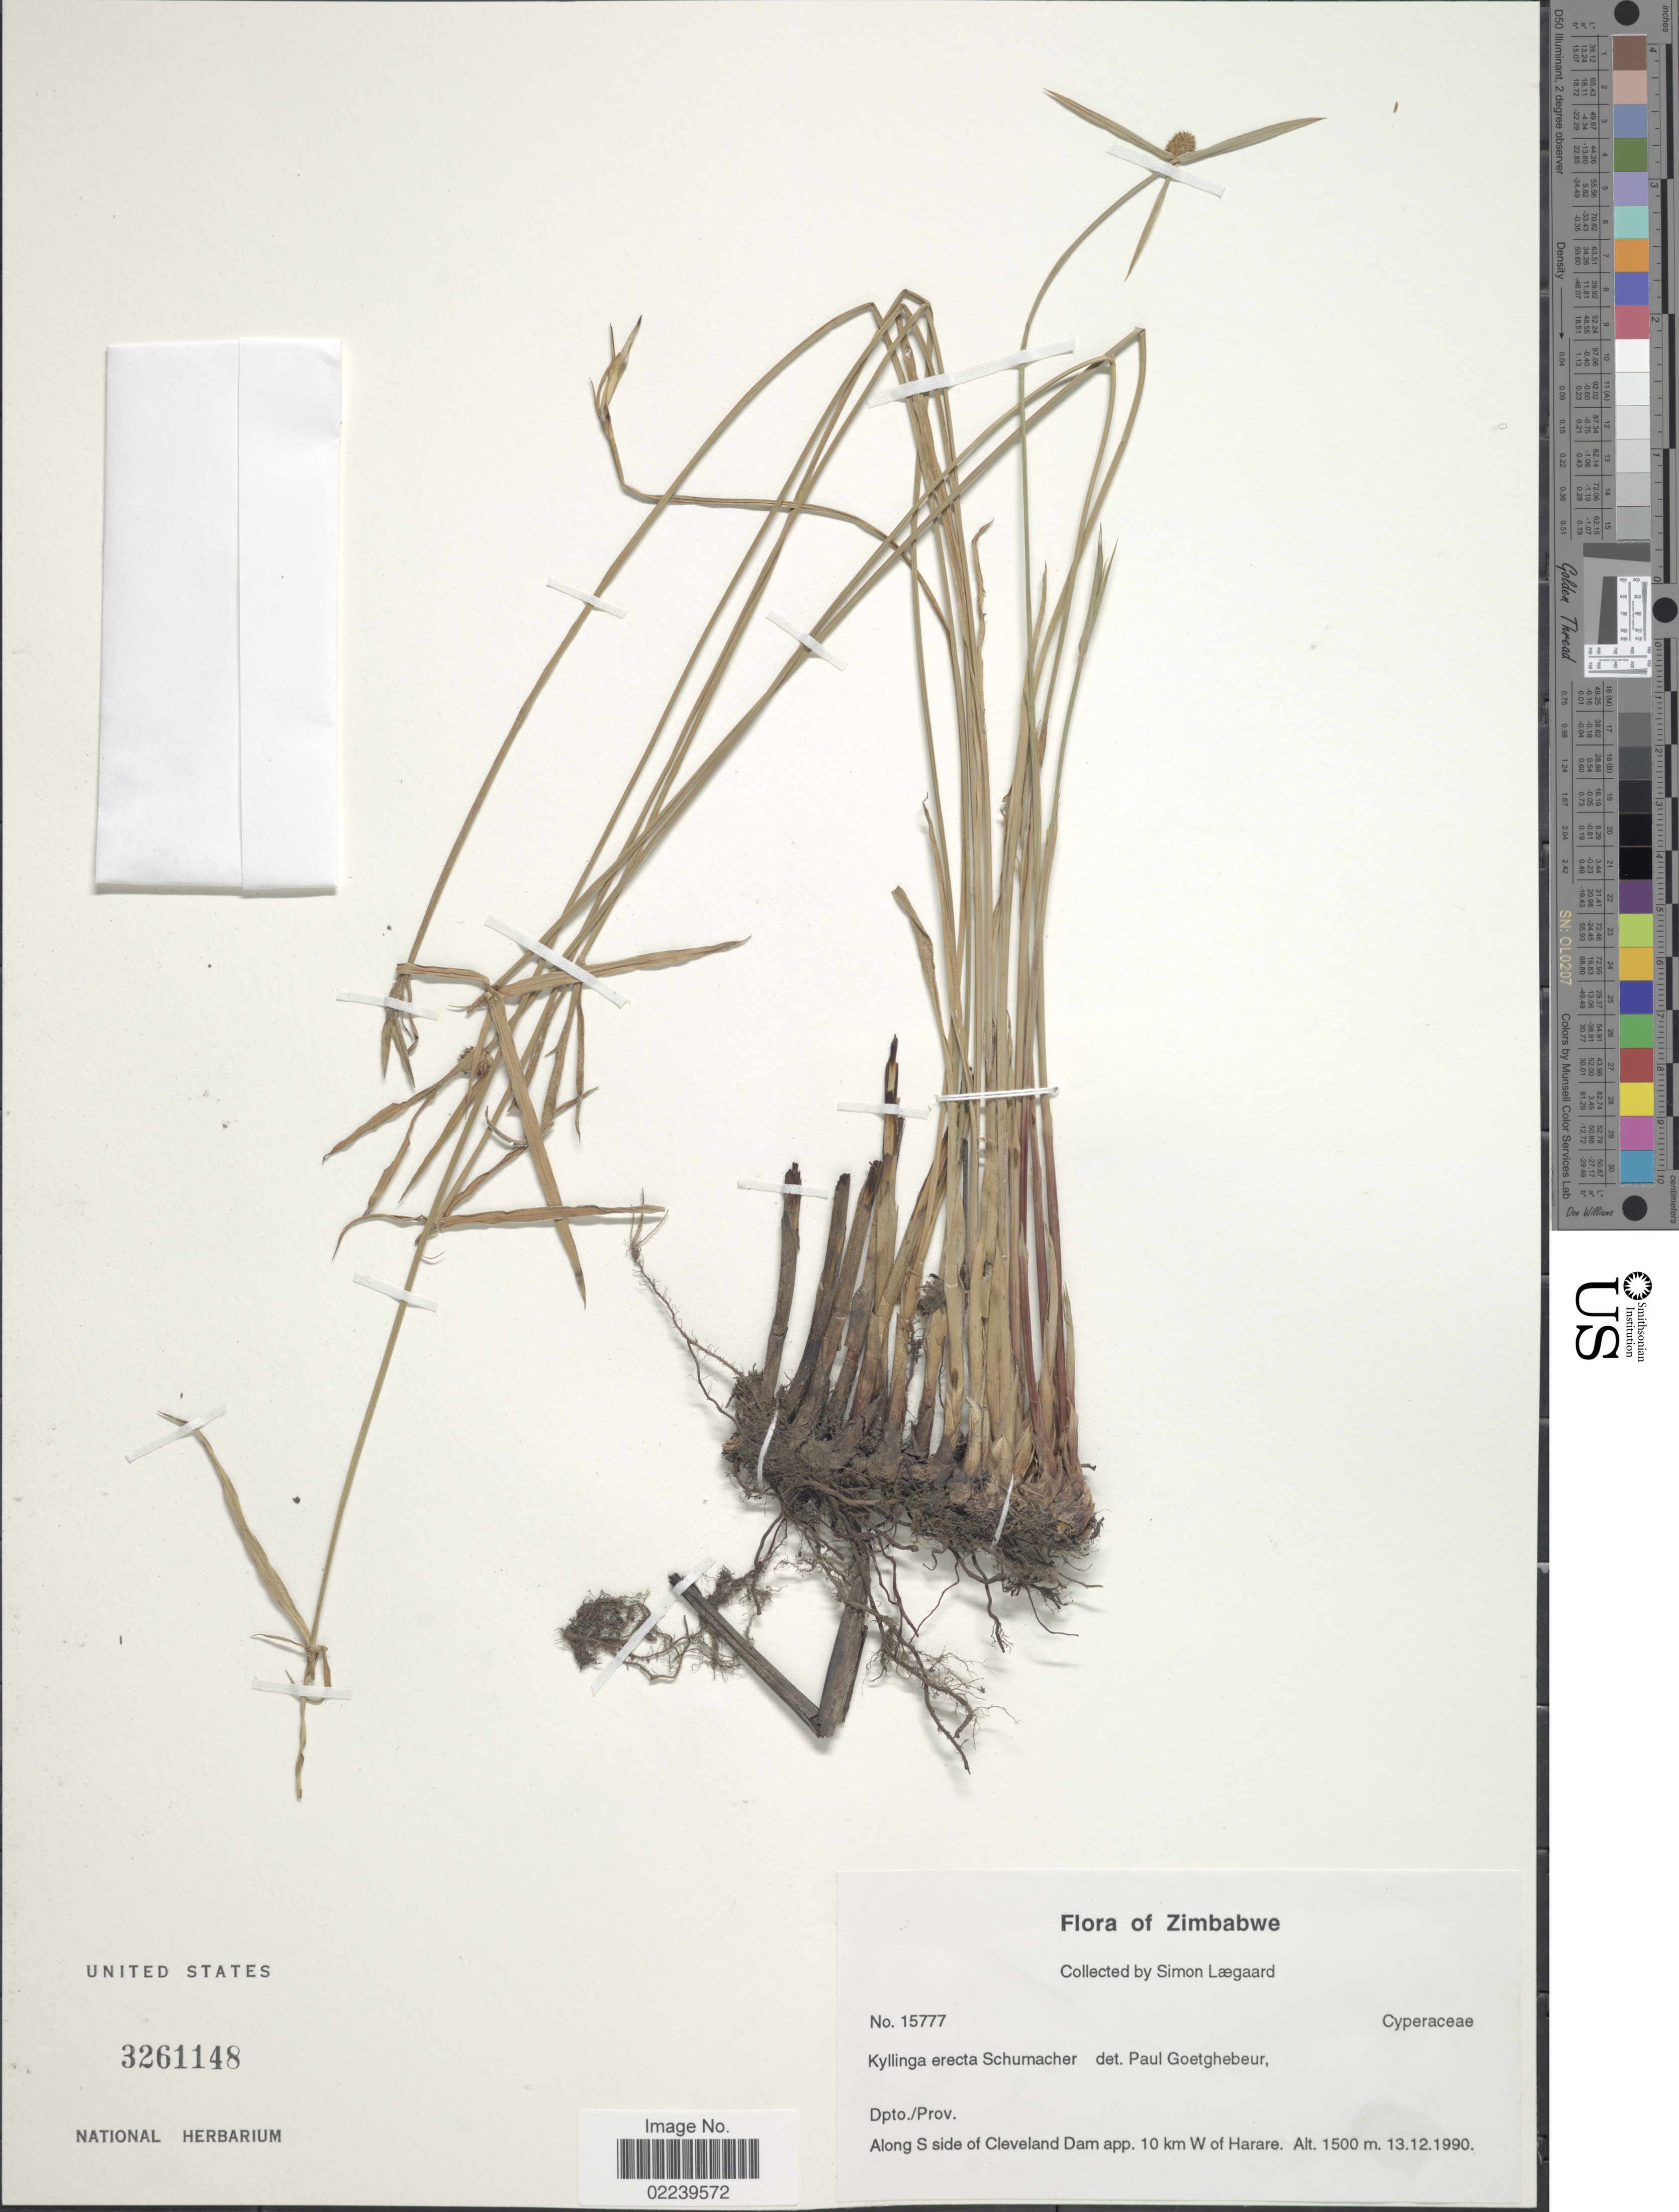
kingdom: Plantae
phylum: Tracheophyta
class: Liliopsida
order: Poales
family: Cyperaceae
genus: Cyperus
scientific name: Cyperus melanospermus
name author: (Nees) Valck. Sur.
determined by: Strong, M. T., (US), Smithsonian Institution - National Museum of Natural History (UNITED STATES)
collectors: S. Lægaard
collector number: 15777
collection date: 1990-12-13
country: Zimbabwe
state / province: Harare (city)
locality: Dpto./Prov. Along S side of Cleveland Dam App. 10 km W of Harare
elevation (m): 1500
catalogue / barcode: US 3261148